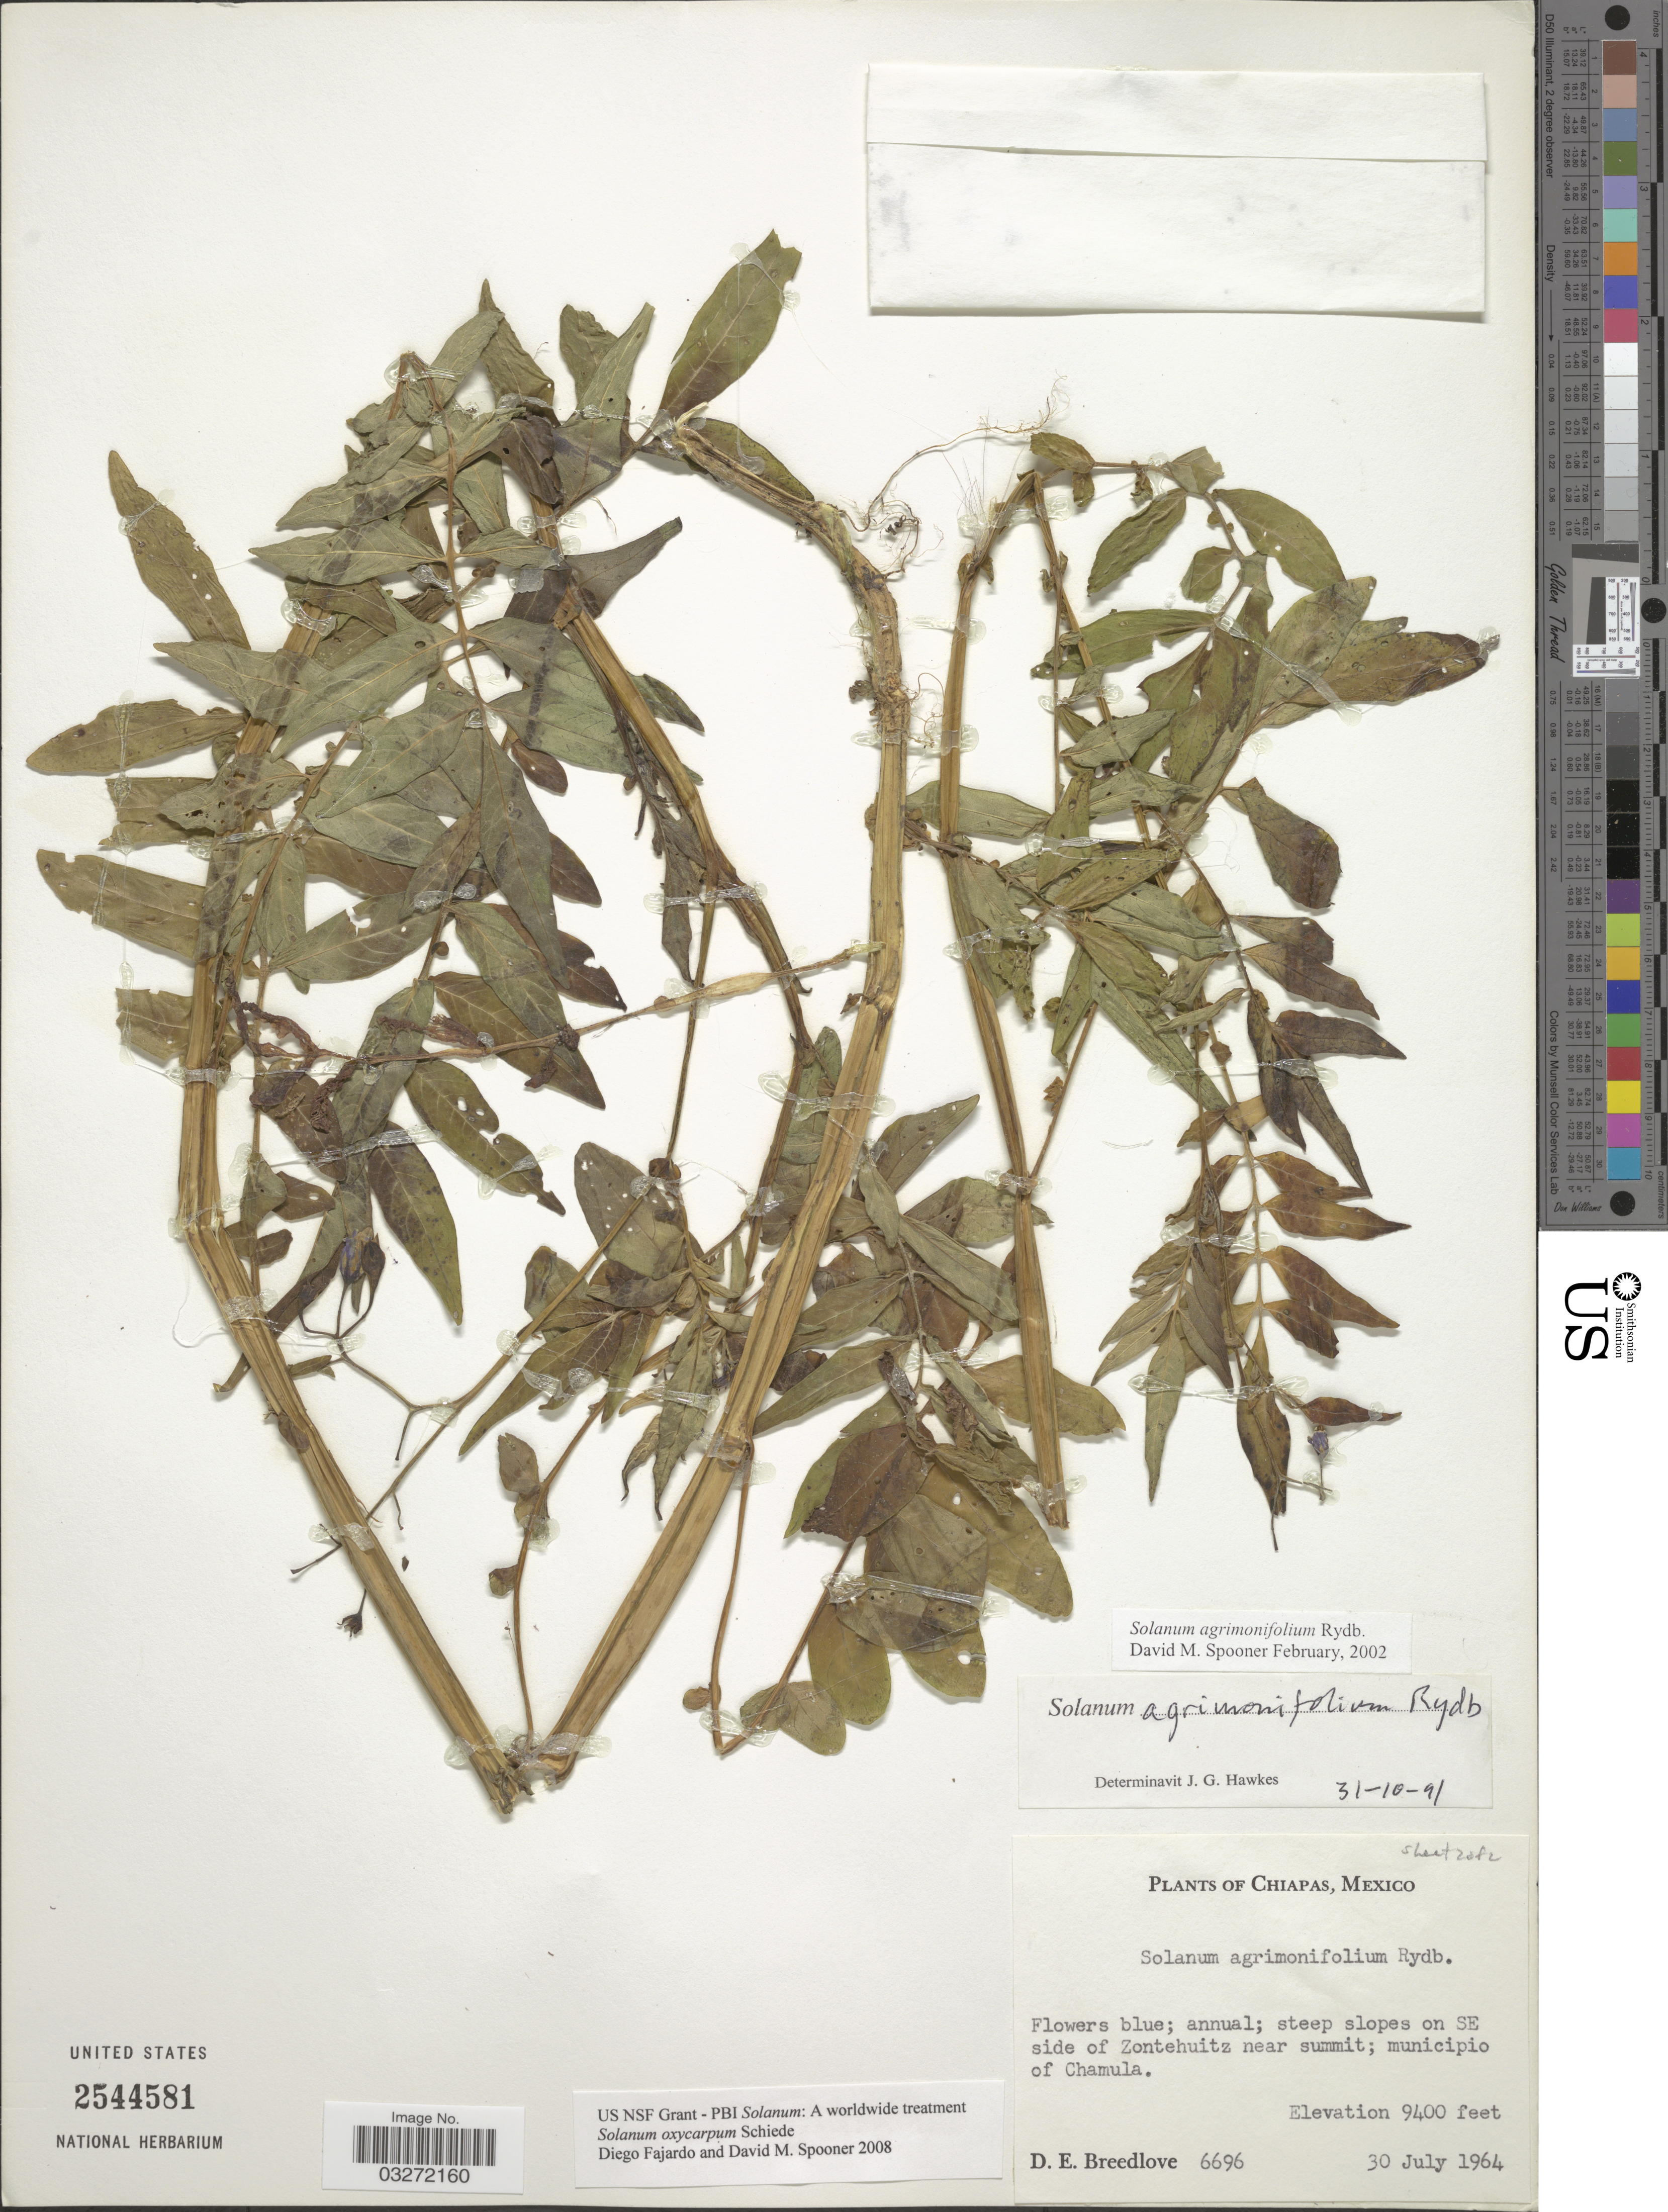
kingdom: Plantae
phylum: Tracheophyta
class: Magnoliopsida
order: Solanales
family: Solanaceae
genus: Solanum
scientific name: Solanum oxycarpum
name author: Schiede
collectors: D. E. Breedlove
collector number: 6696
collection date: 1964-07-30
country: Mexico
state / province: Chiapas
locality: Steep slopes on SE side of Zontehuitz near summit; municipio of Chamula.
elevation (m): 2865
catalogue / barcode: US 2544581